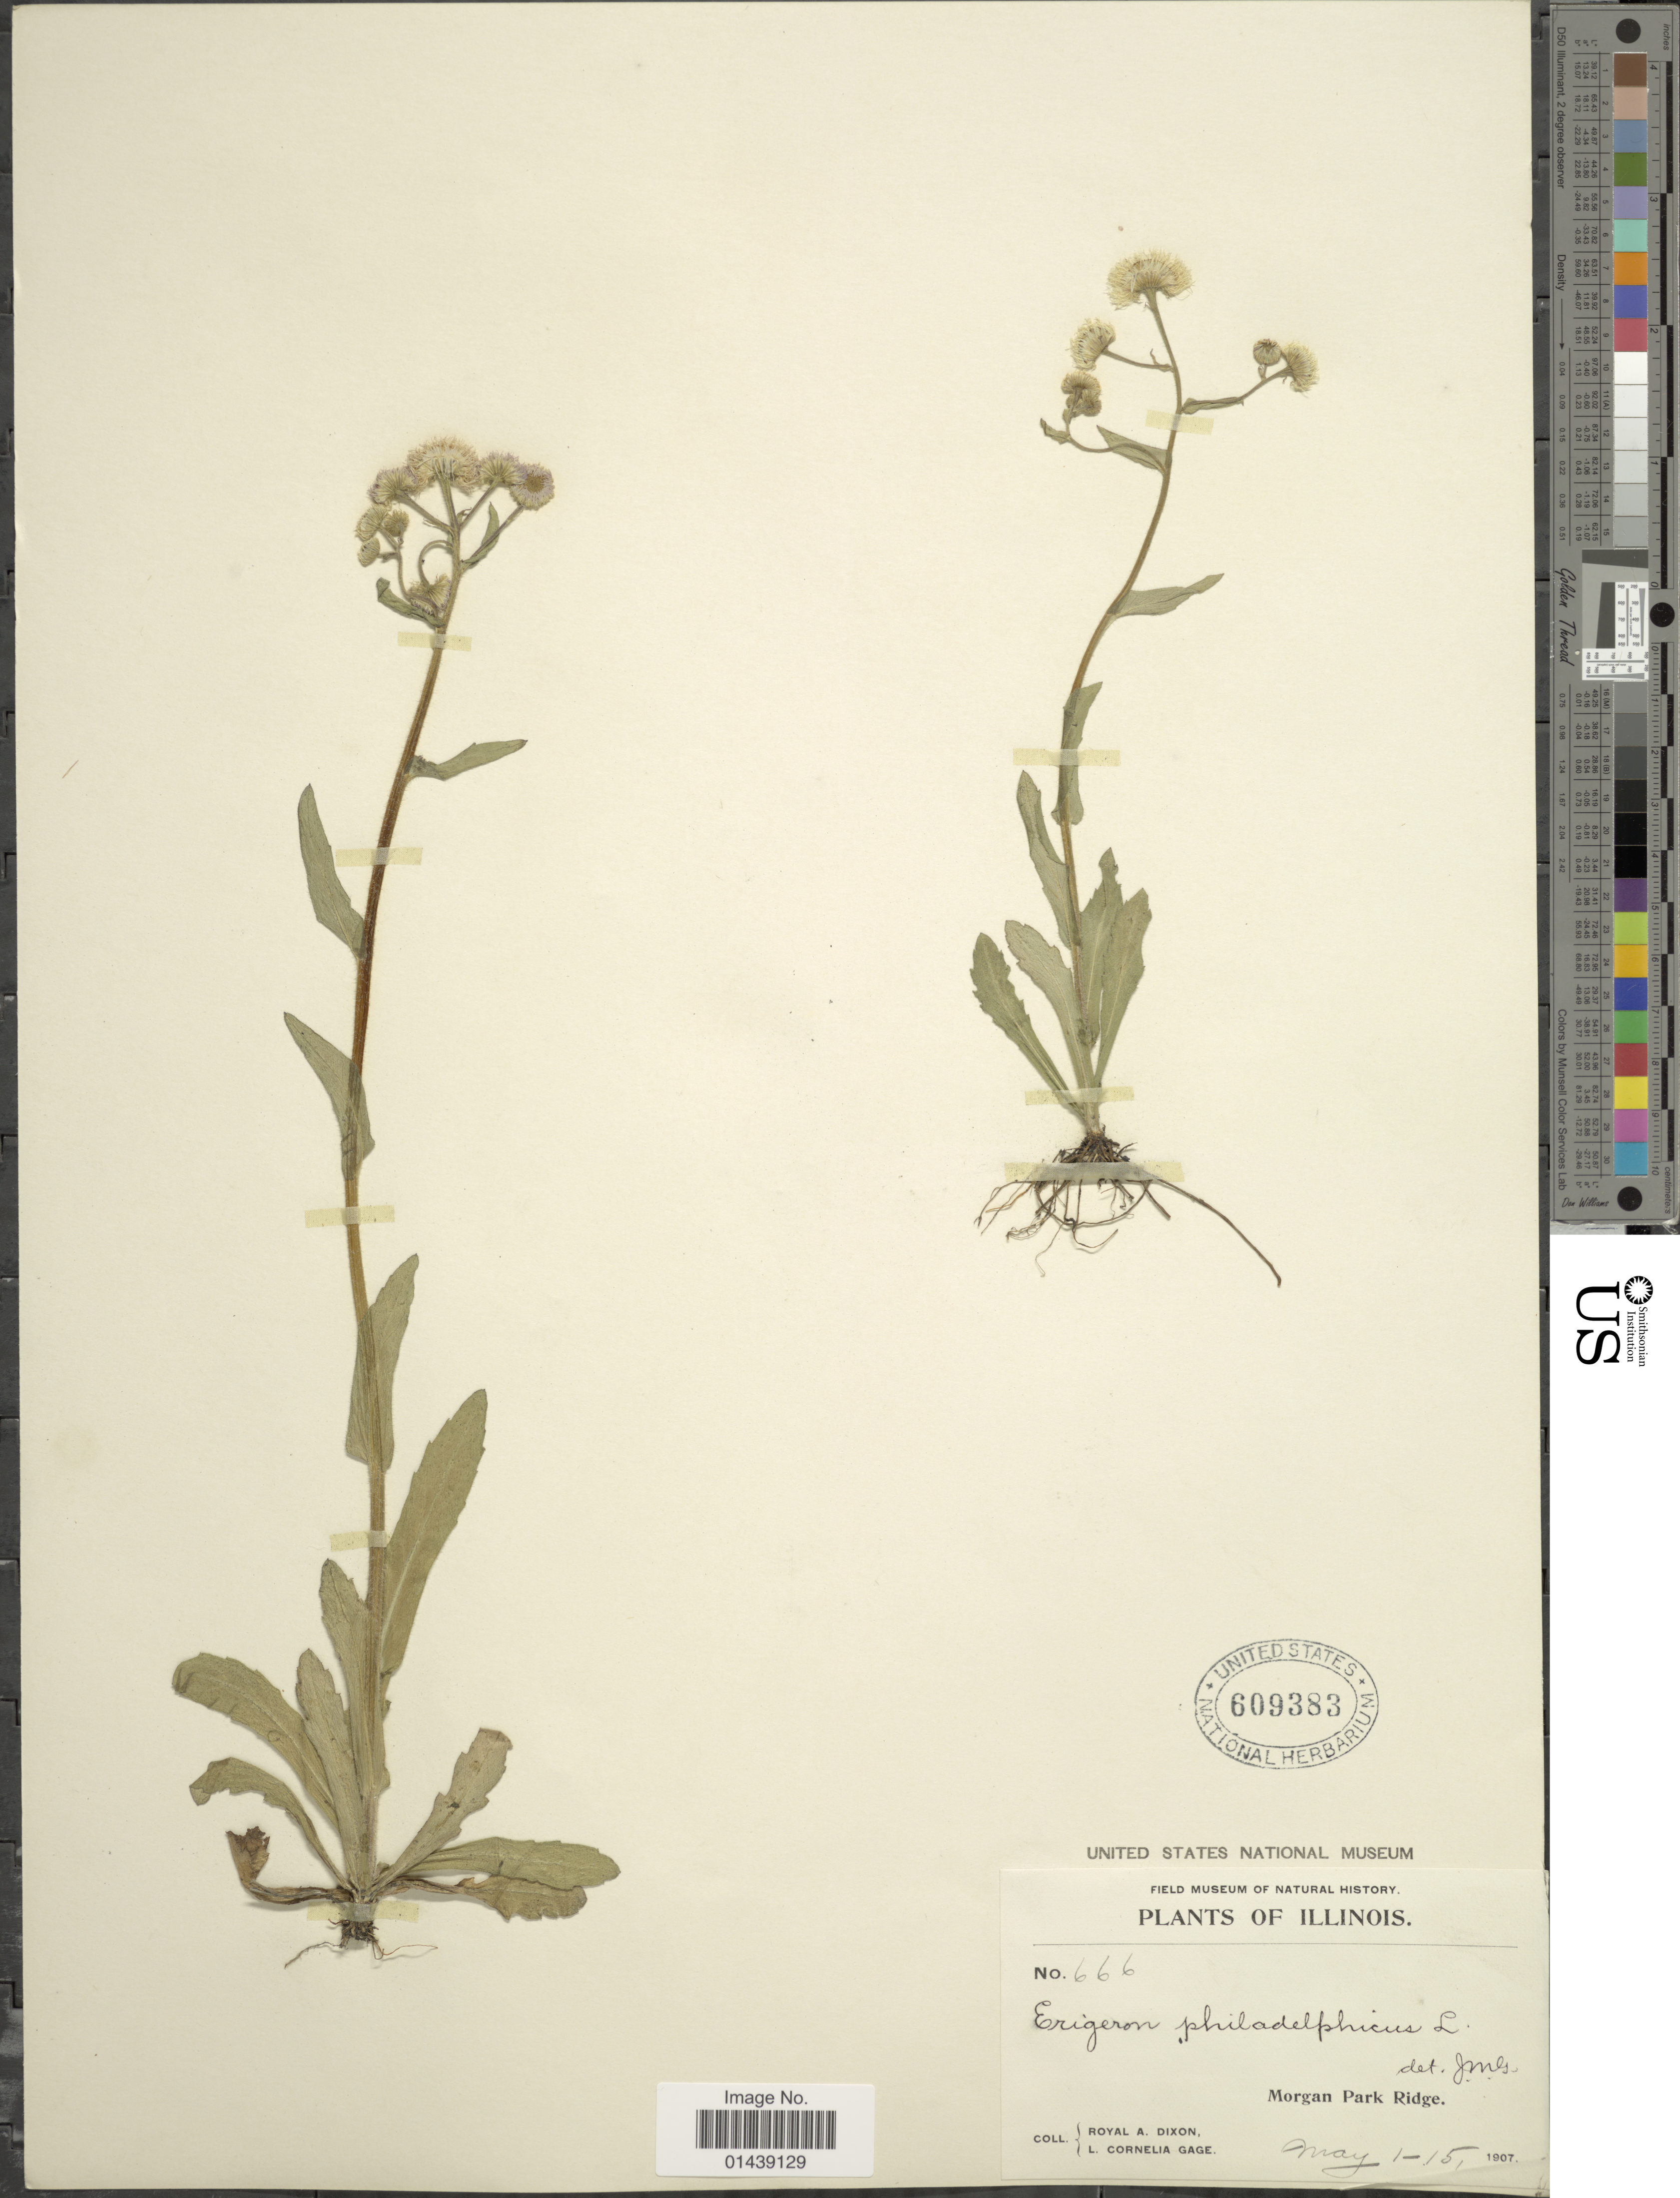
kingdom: Plantae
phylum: Tracheophyta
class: Magnoliopsida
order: Asterales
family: Asteraceae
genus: Erigeron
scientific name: Erigeron philadelphicus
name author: L.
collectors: R. A. Dixon & L. Gage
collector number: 666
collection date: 1907-05-01/1907-05-15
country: United States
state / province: Illinois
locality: Morgan Park Ridge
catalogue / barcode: US 609383